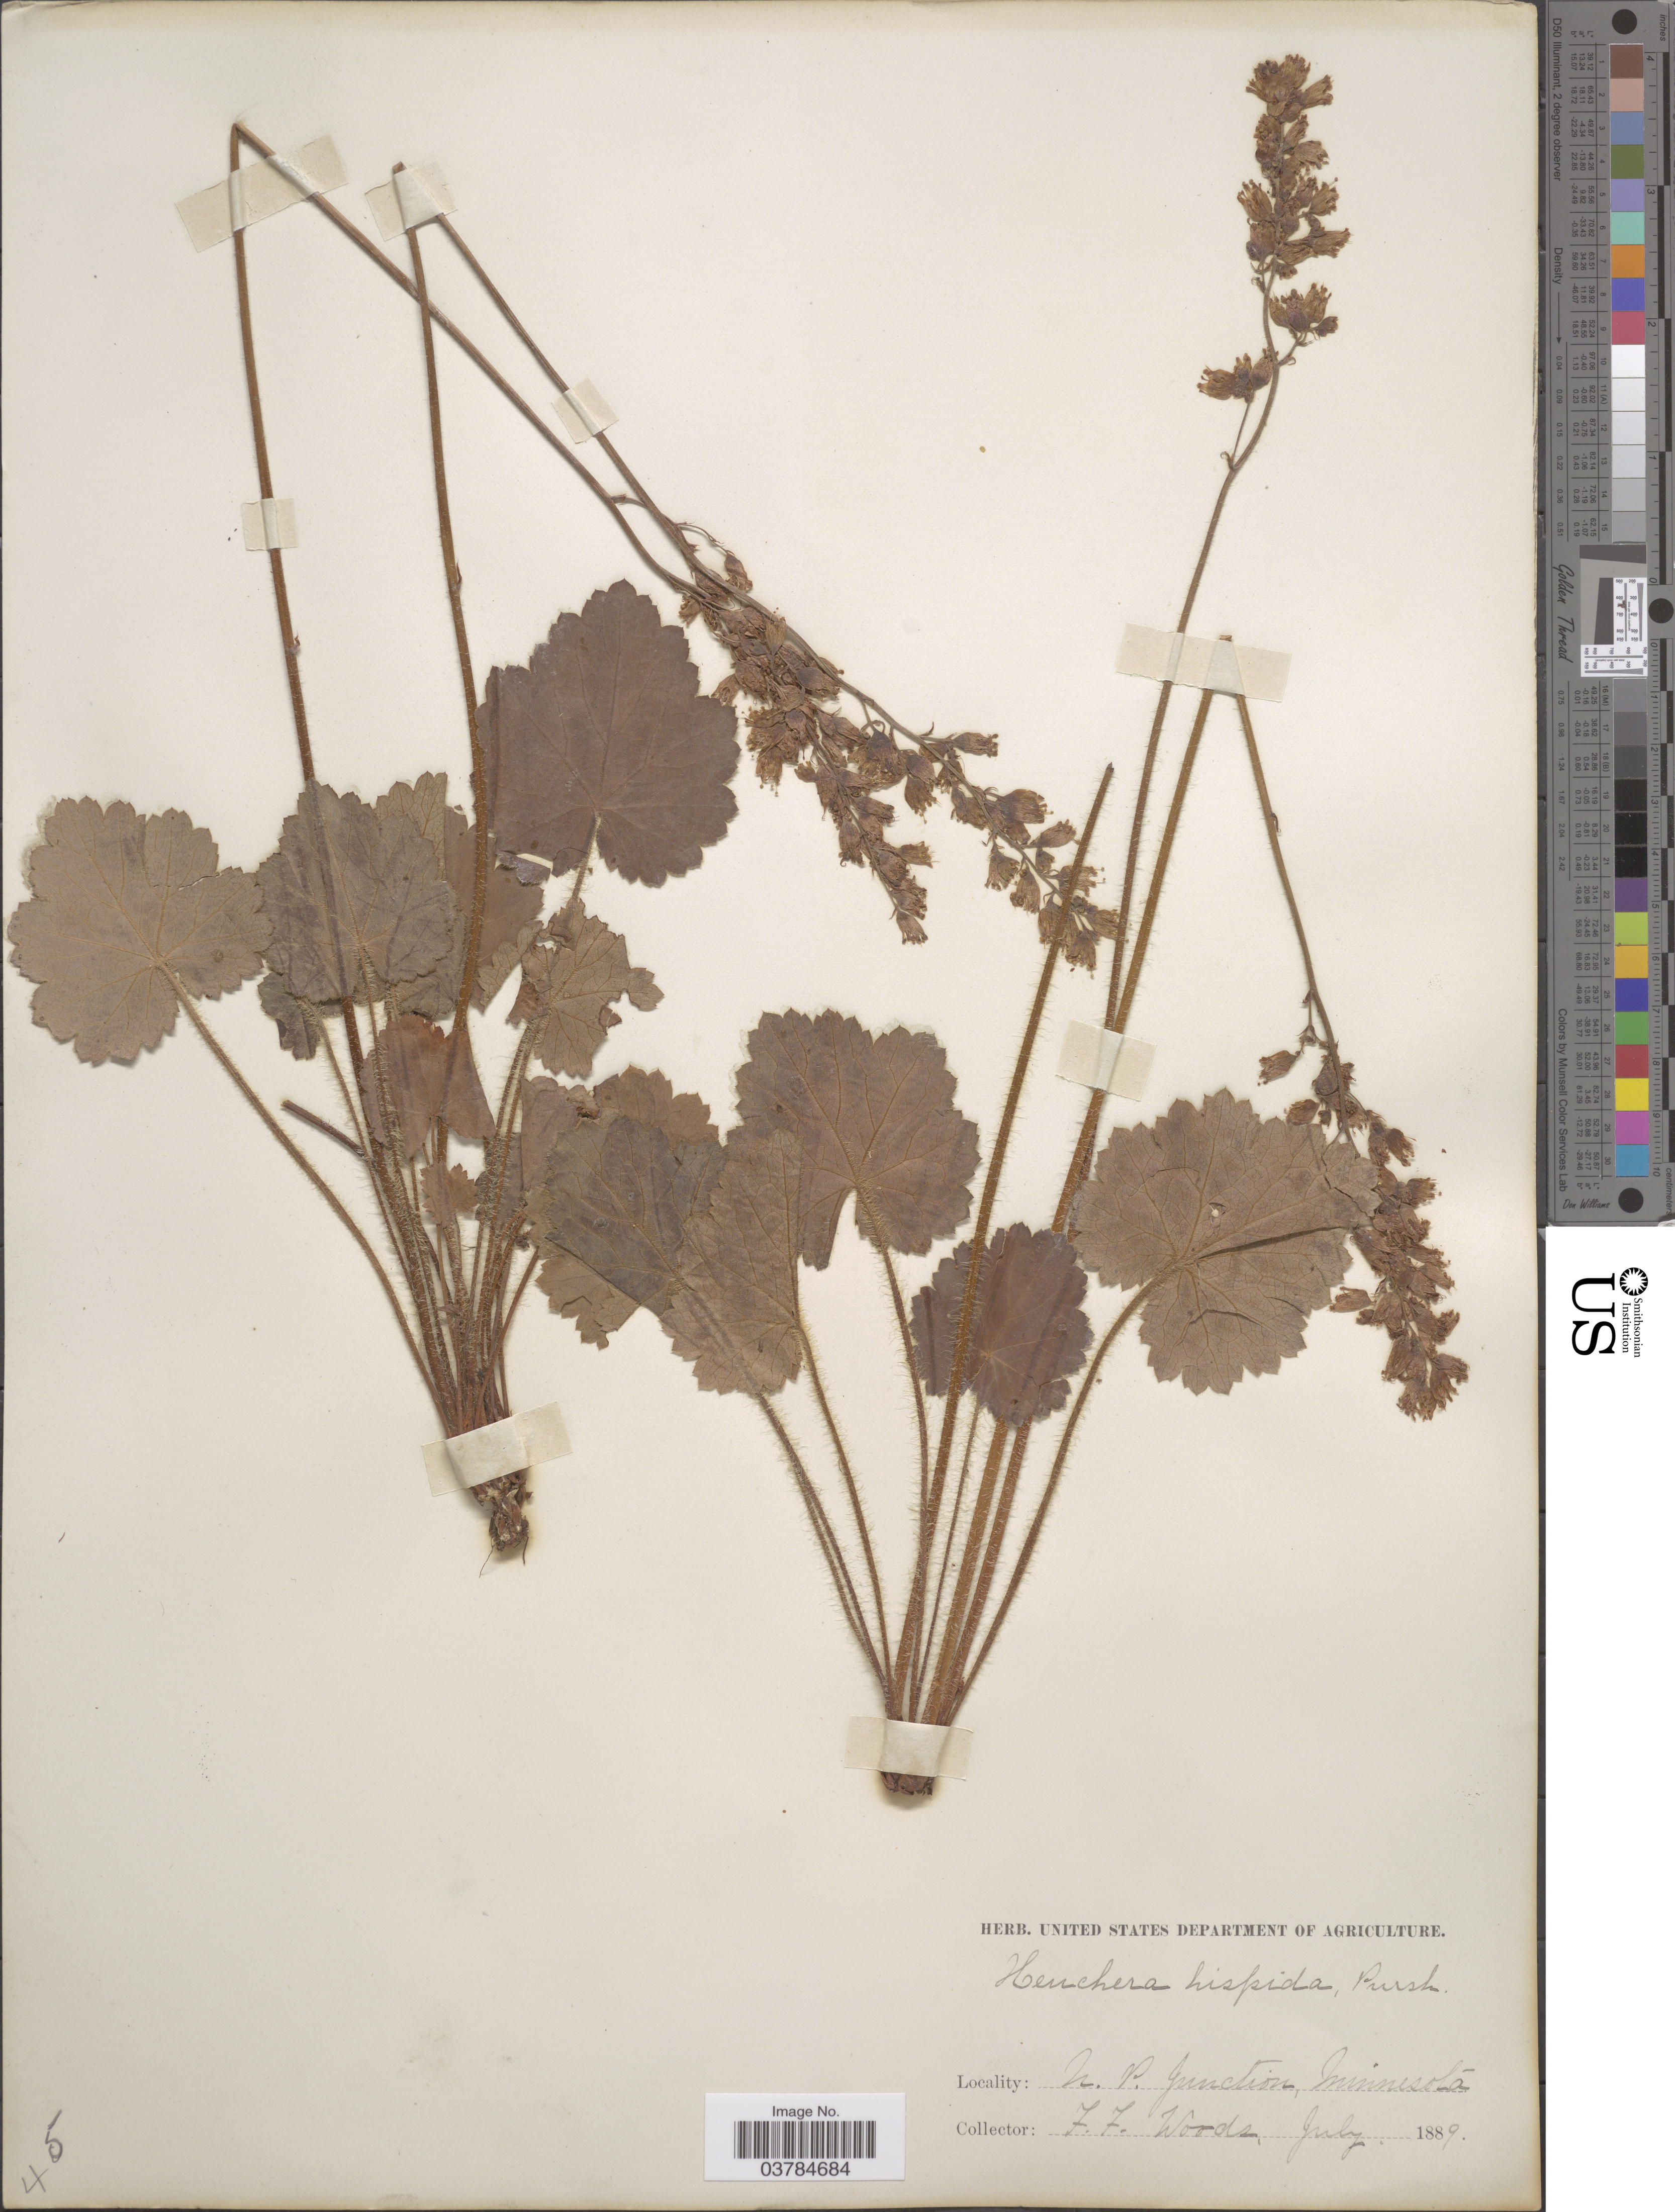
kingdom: Plantae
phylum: Tracheophyta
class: Magnoliopsida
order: Saxifragales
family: Saxifragaceae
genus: Heuchera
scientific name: Heuchera hispida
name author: Pursh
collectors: F. Woods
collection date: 1889-07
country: United States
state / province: Minnesota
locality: N. P. Junction.